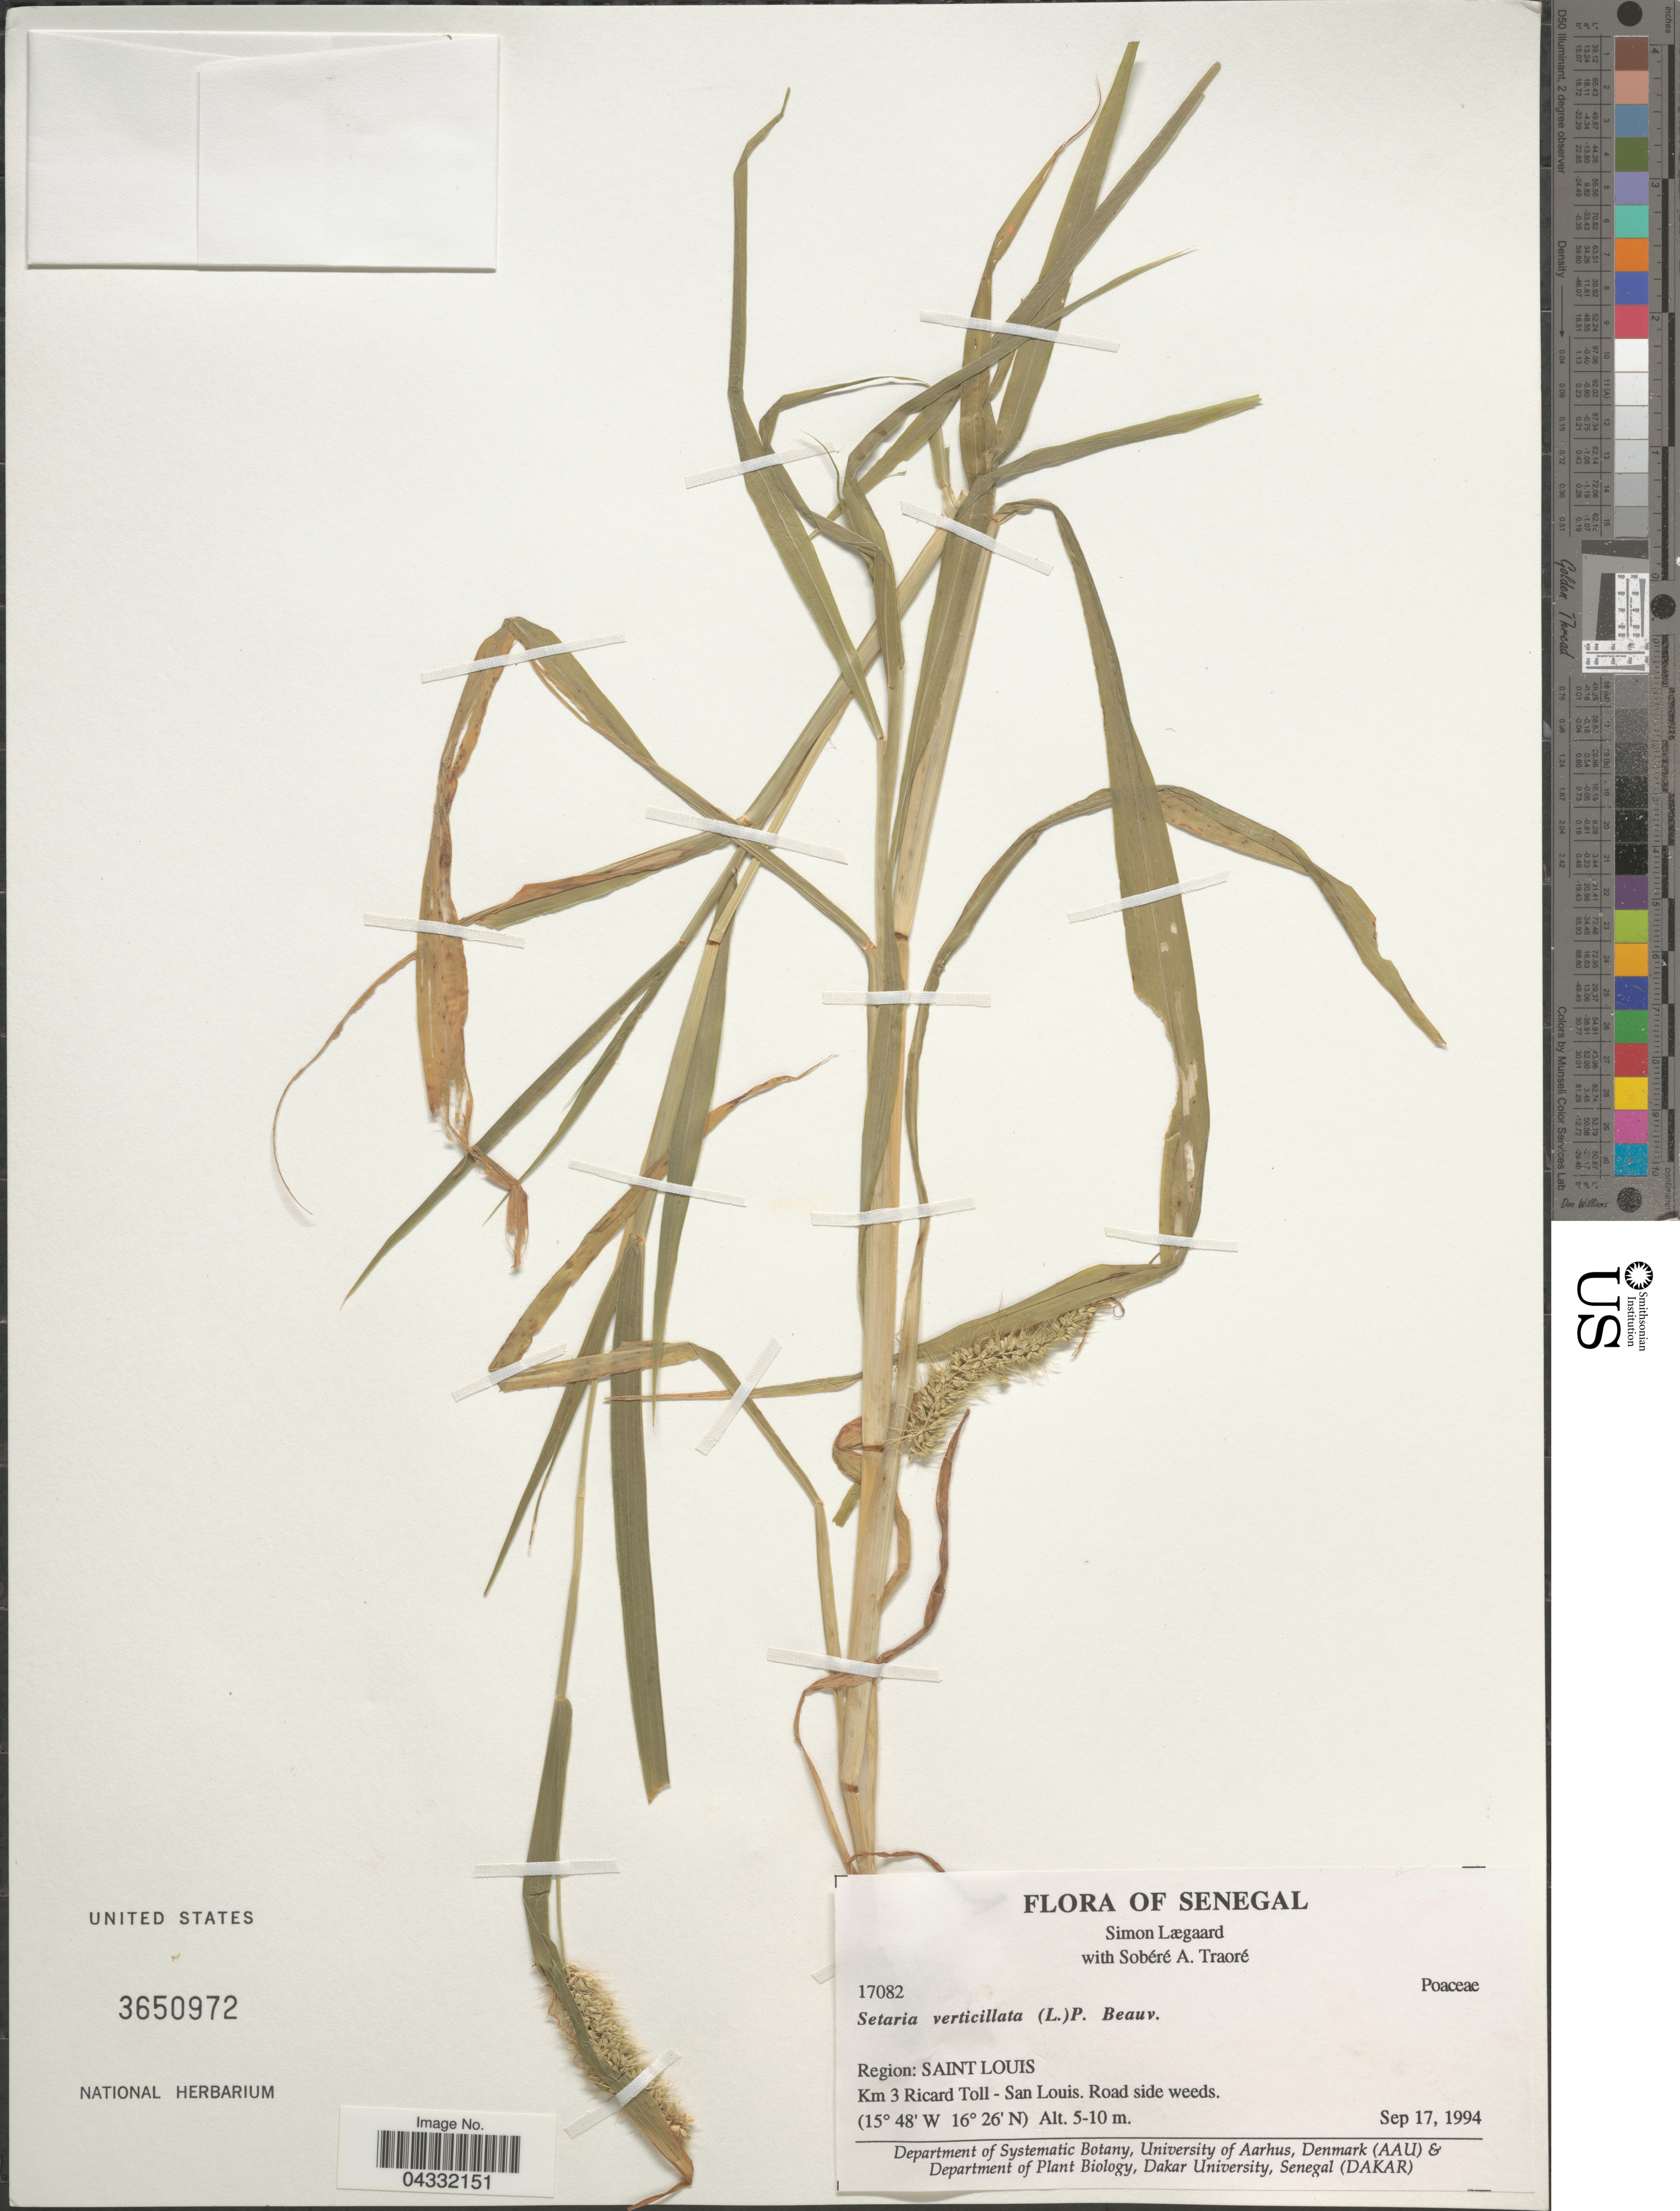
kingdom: Plantae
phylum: Tracheophyta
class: Liliopsida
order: Poales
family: Poaceae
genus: Setaria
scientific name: Setaria verticillata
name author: (L.) P. Beauv.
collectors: S. Lægaard & S. Traore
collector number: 17082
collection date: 1994-09-17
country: Senegal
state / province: Saint-Louis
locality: Region: Saint Louis. Km 3 Richard Toll - San Louis. Road side weeds.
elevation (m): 5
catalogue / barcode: US 3650972